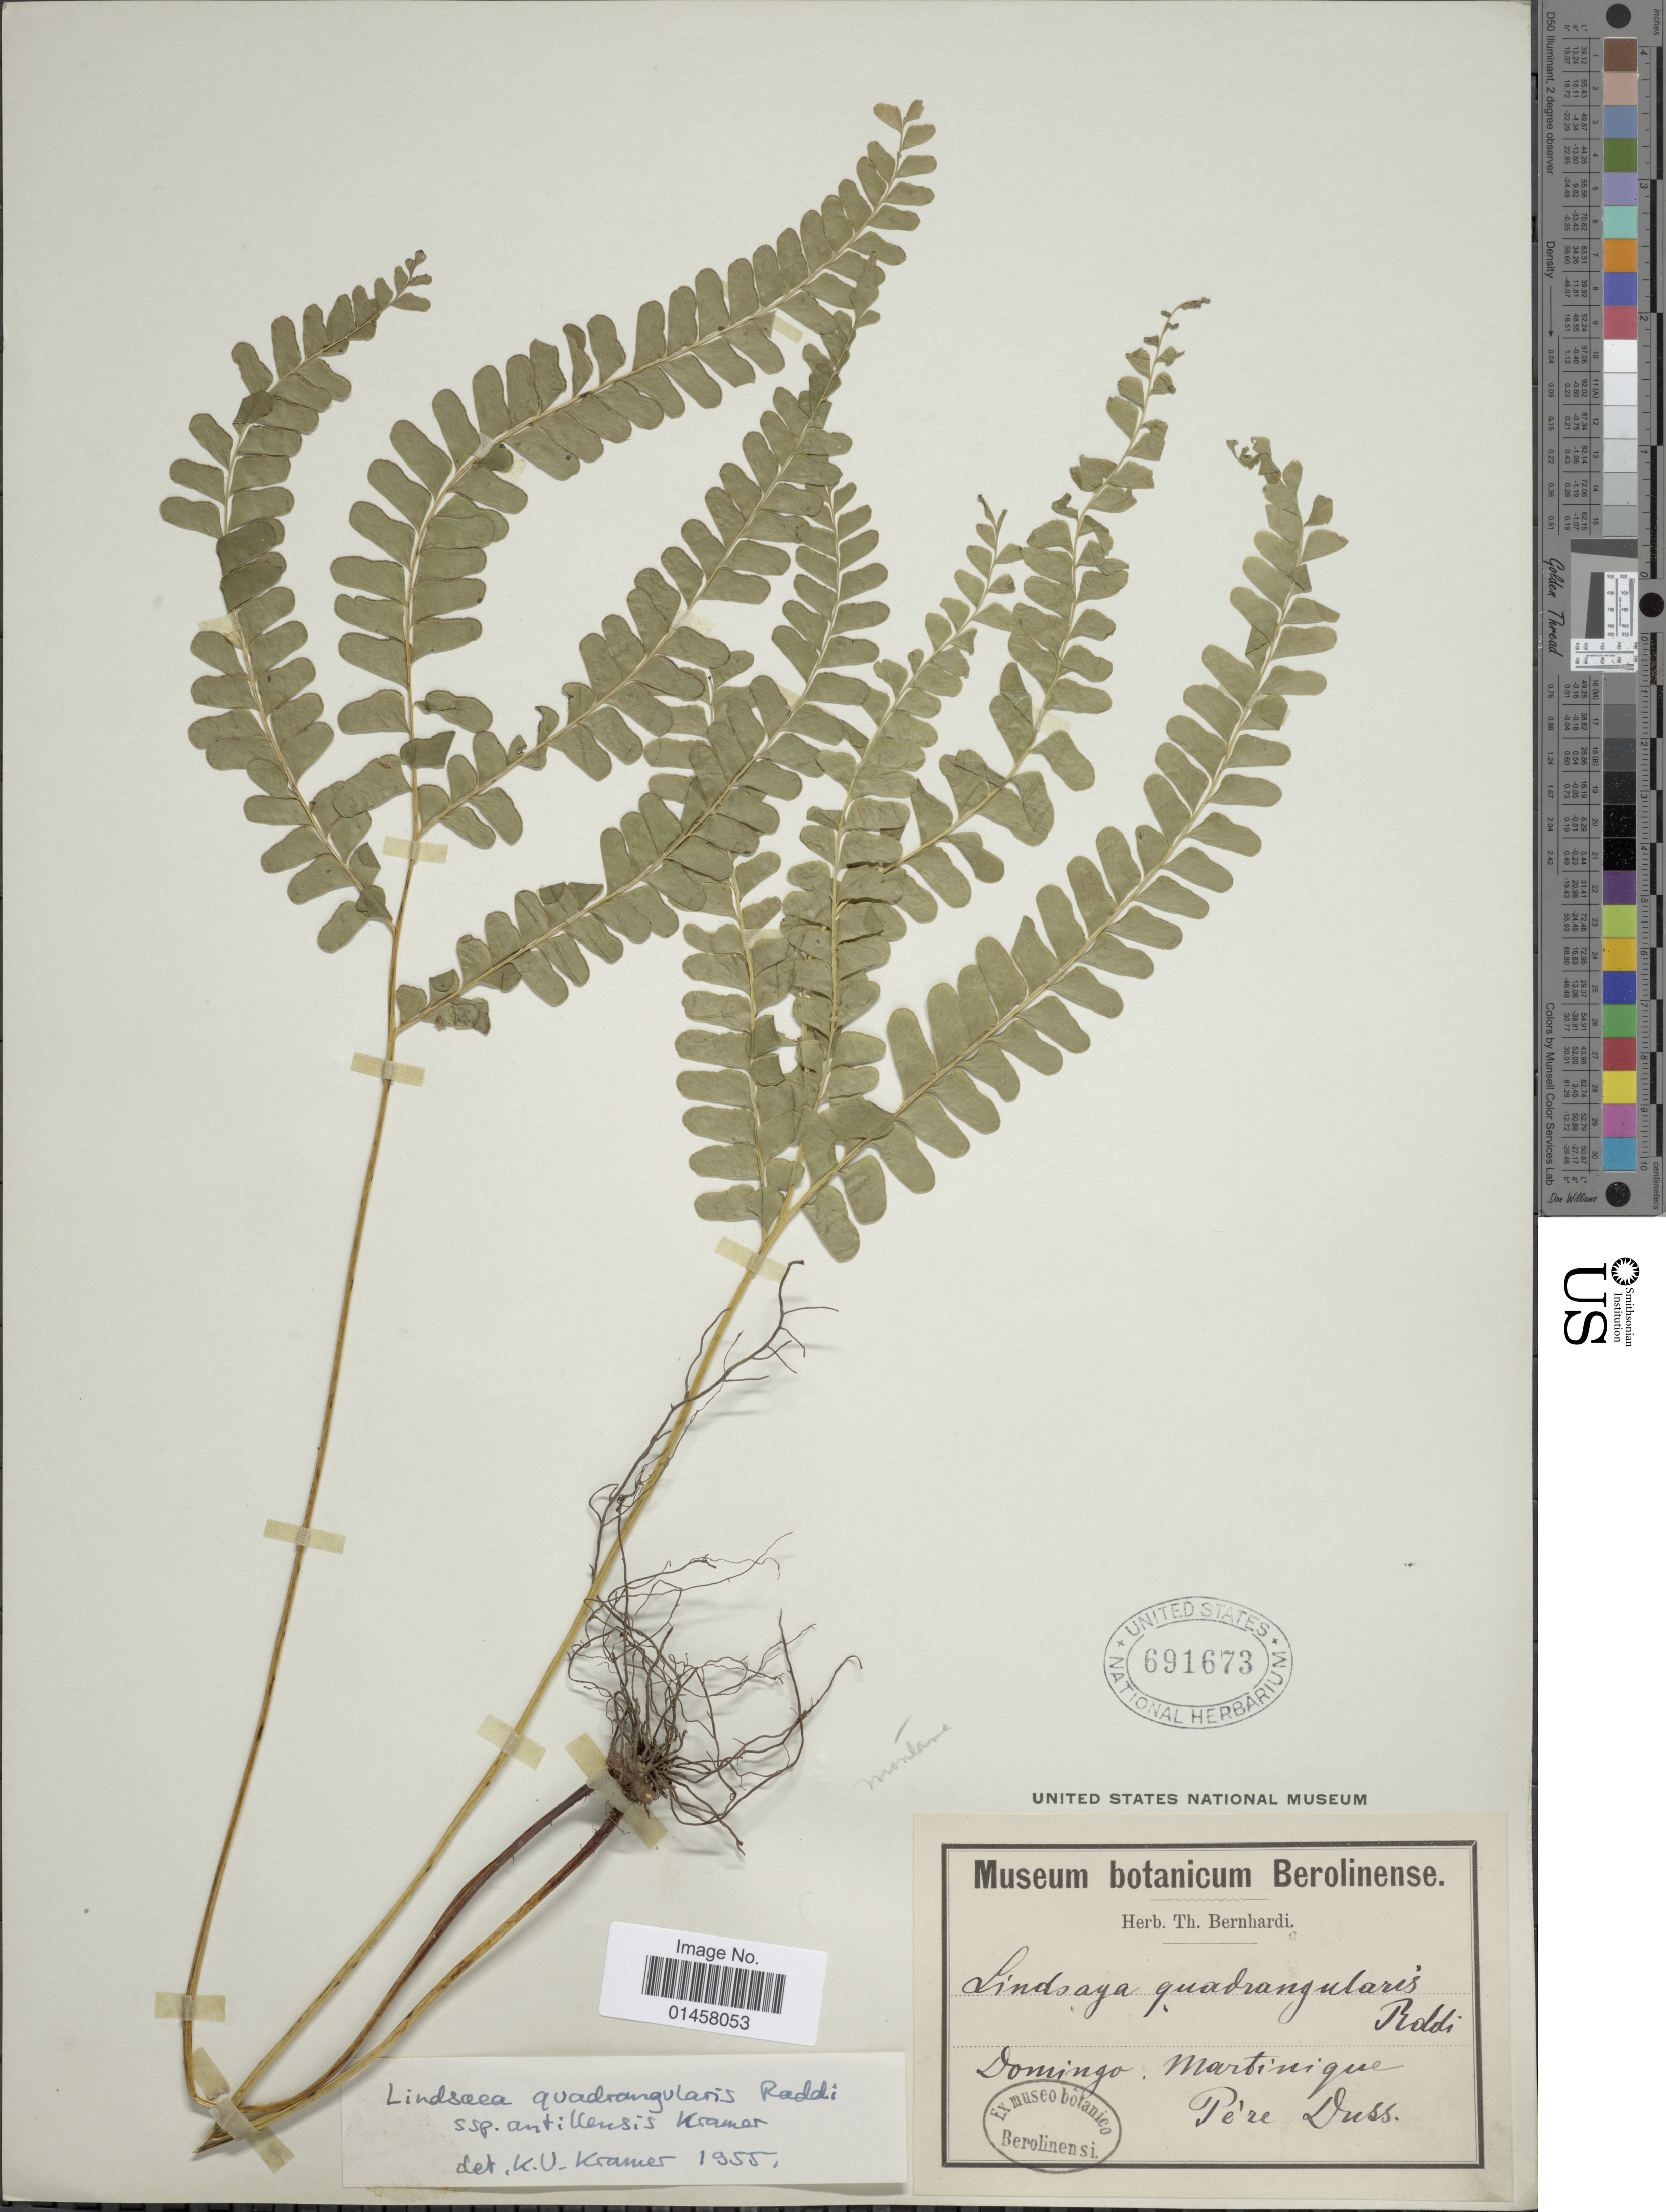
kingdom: Plantae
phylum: Tracheophyta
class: Polypodiopsida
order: Polypodiales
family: Lindsaeaceae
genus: Lindsaea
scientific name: Lindsaea quadrangularis subsp. antillensis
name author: K.U. Kramer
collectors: Père Duss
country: Martinique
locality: Domingo, Martinique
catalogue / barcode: US 691673